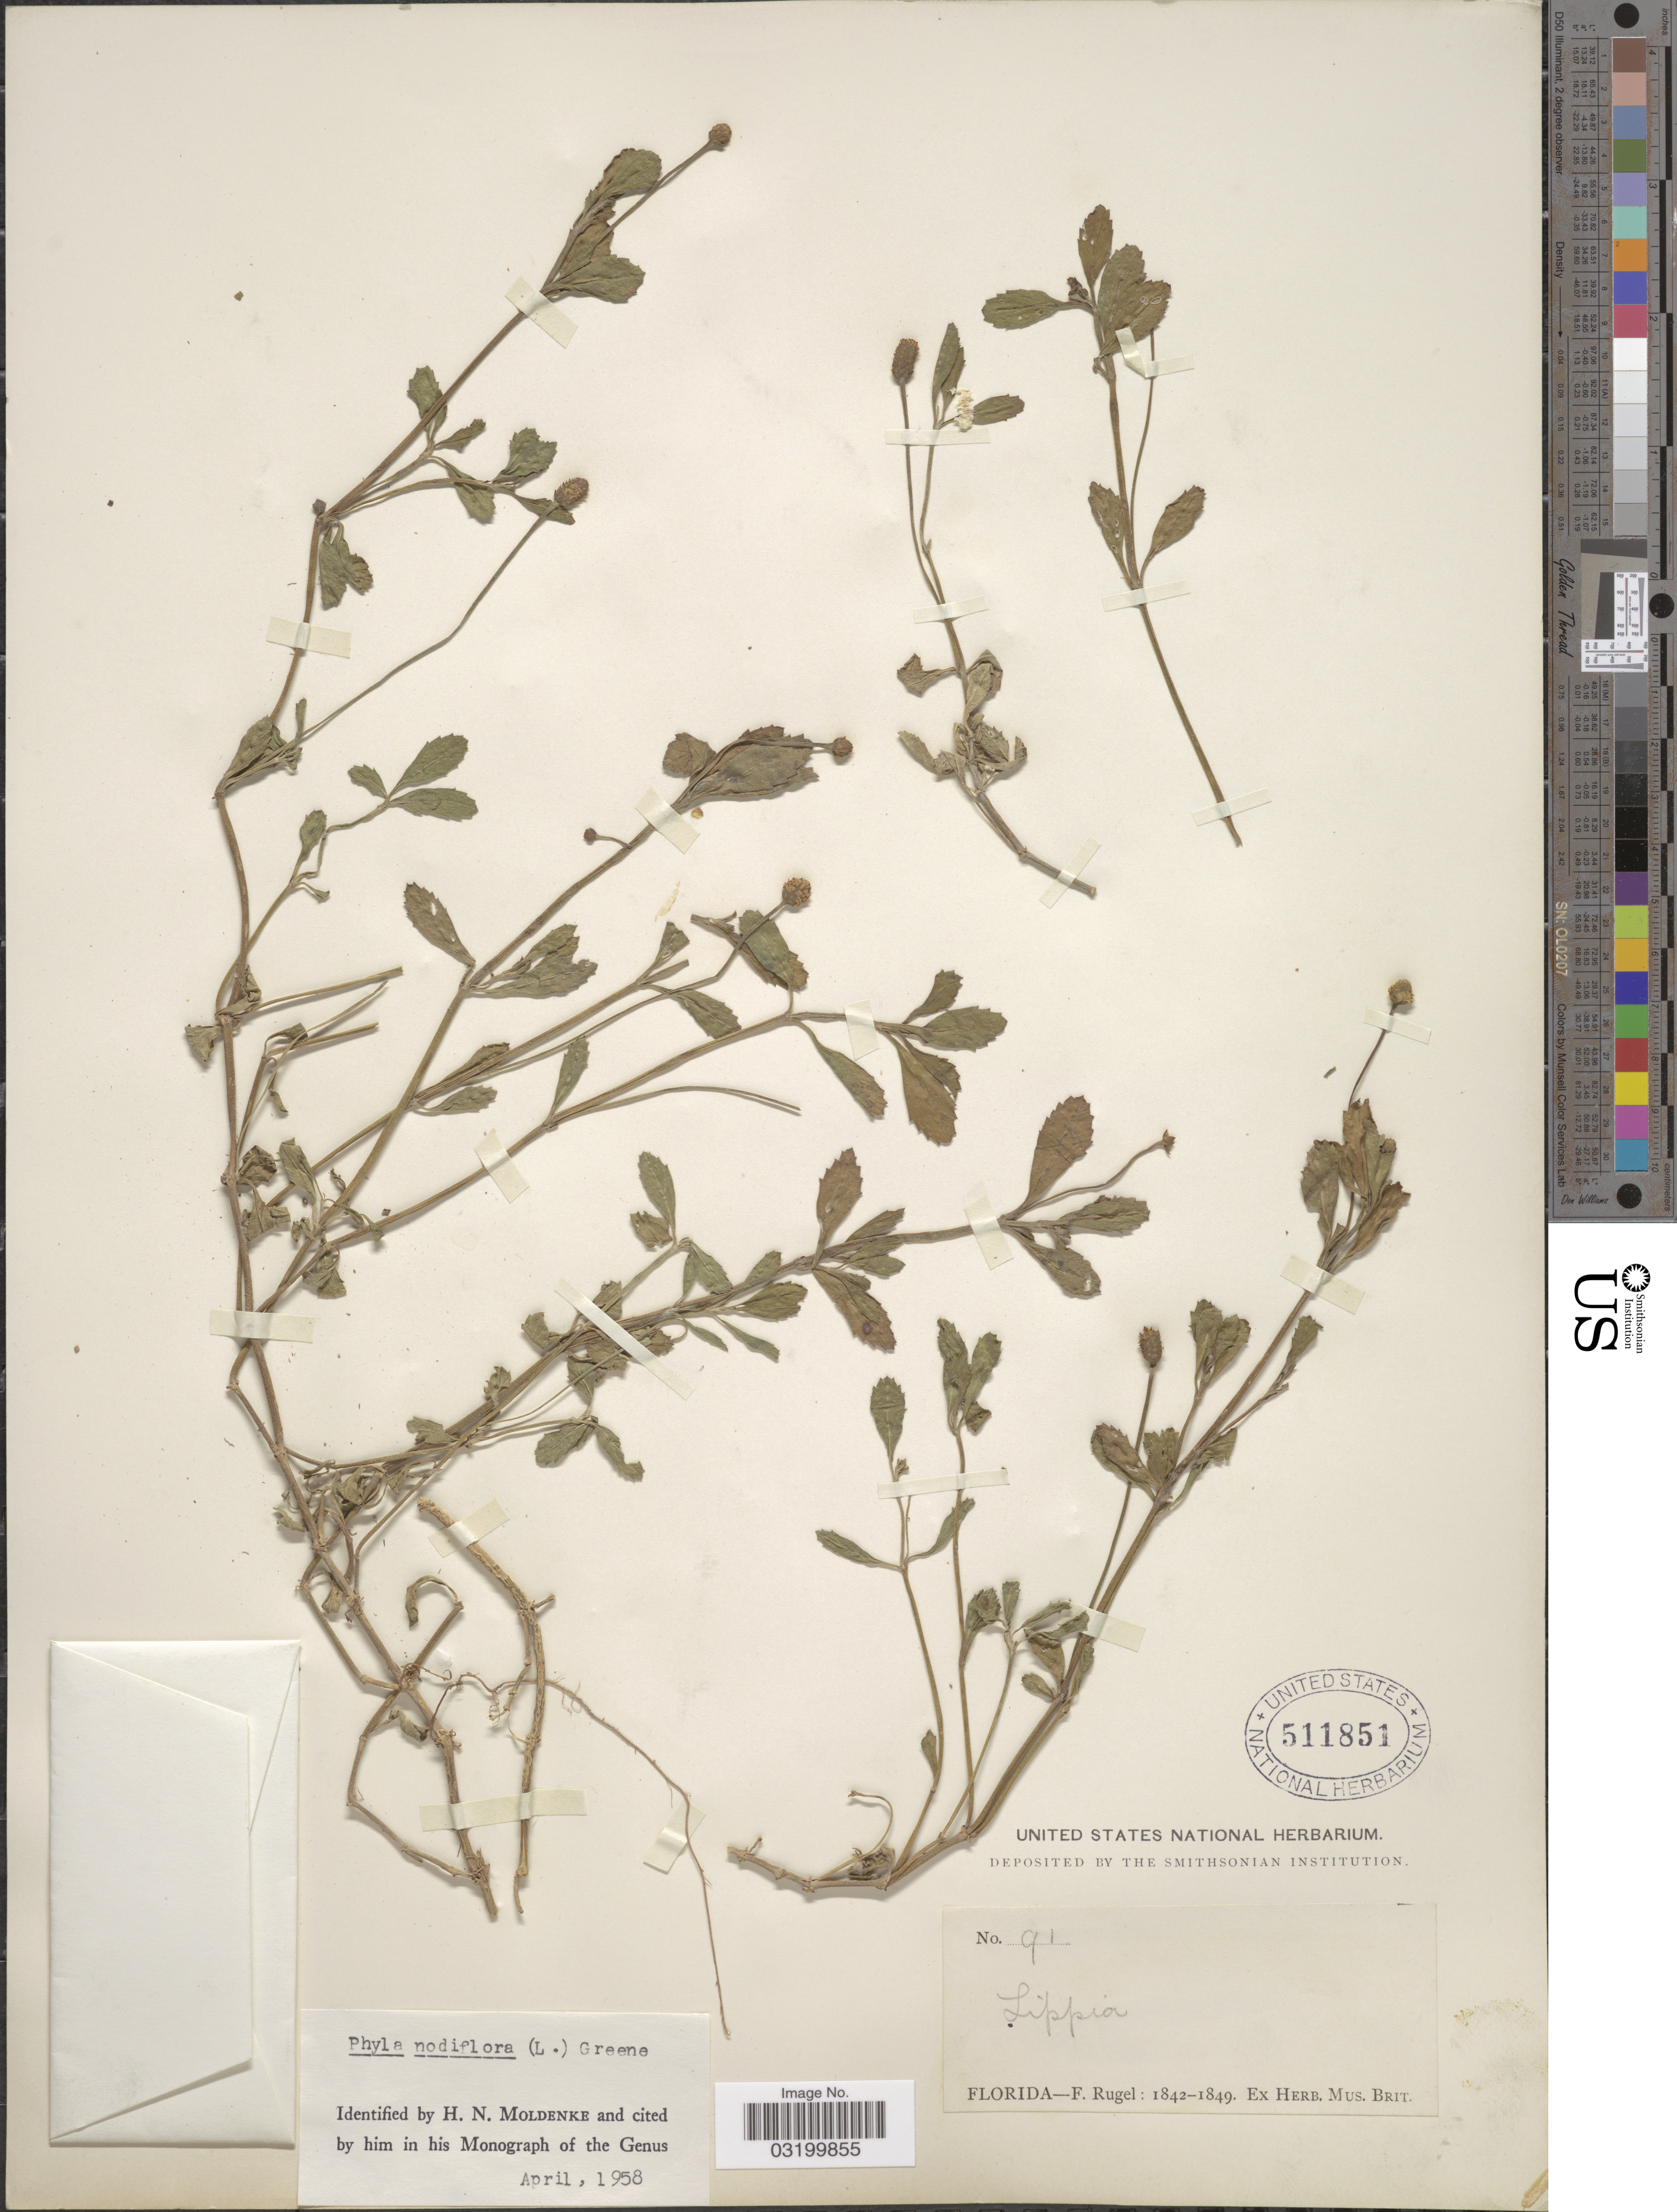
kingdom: Plantae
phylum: Tracheophyta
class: Magnoliopsida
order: Lamiales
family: Verbenaceae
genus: Phyla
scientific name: Phyla nodiflora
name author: (L.) Greene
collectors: F. Rugel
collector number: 91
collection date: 1842/1849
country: United States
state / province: Florida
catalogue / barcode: US 511851